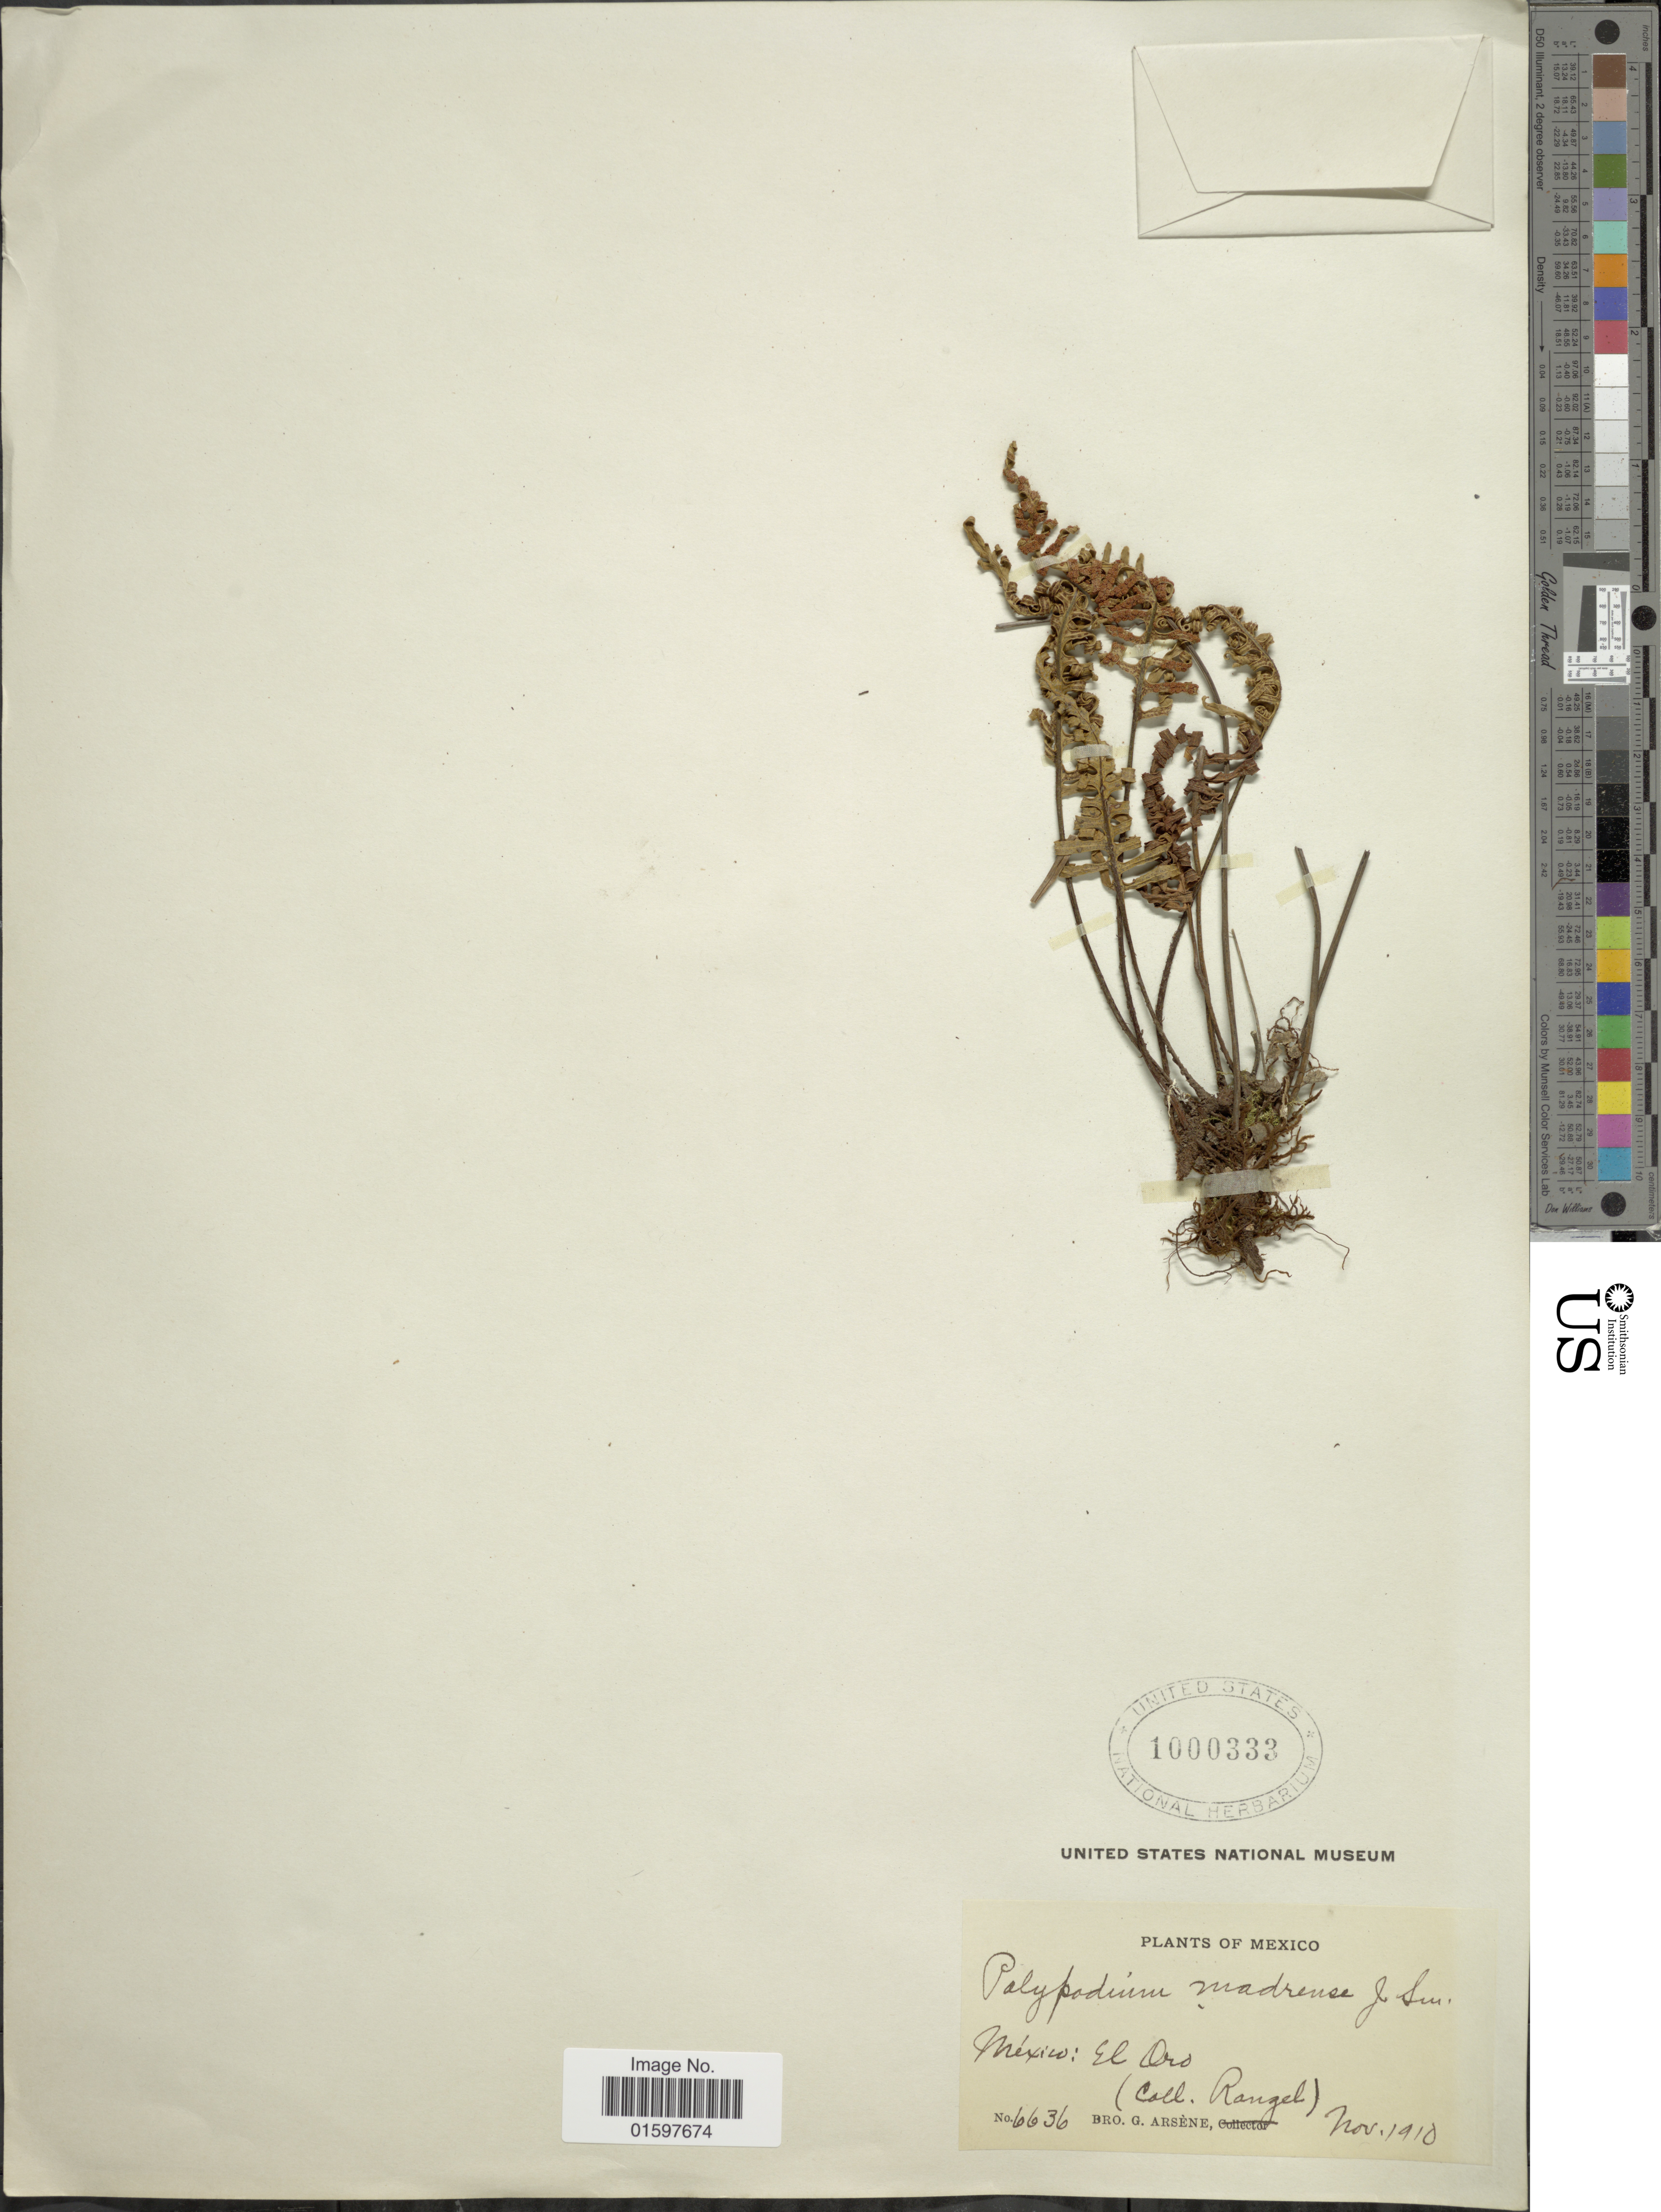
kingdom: Plantae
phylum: Tracheophyta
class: Polypodiopsida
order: Polypodiales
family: Polypodiaceae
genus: Pleopeltis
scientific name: Pleopeltis madrense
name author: (J. Sm.) A.R. Sm. & Tejero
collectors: -- Rangel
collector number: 6636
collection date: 1910-11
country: Mexico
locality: El Oro.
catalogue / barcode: US 1000333